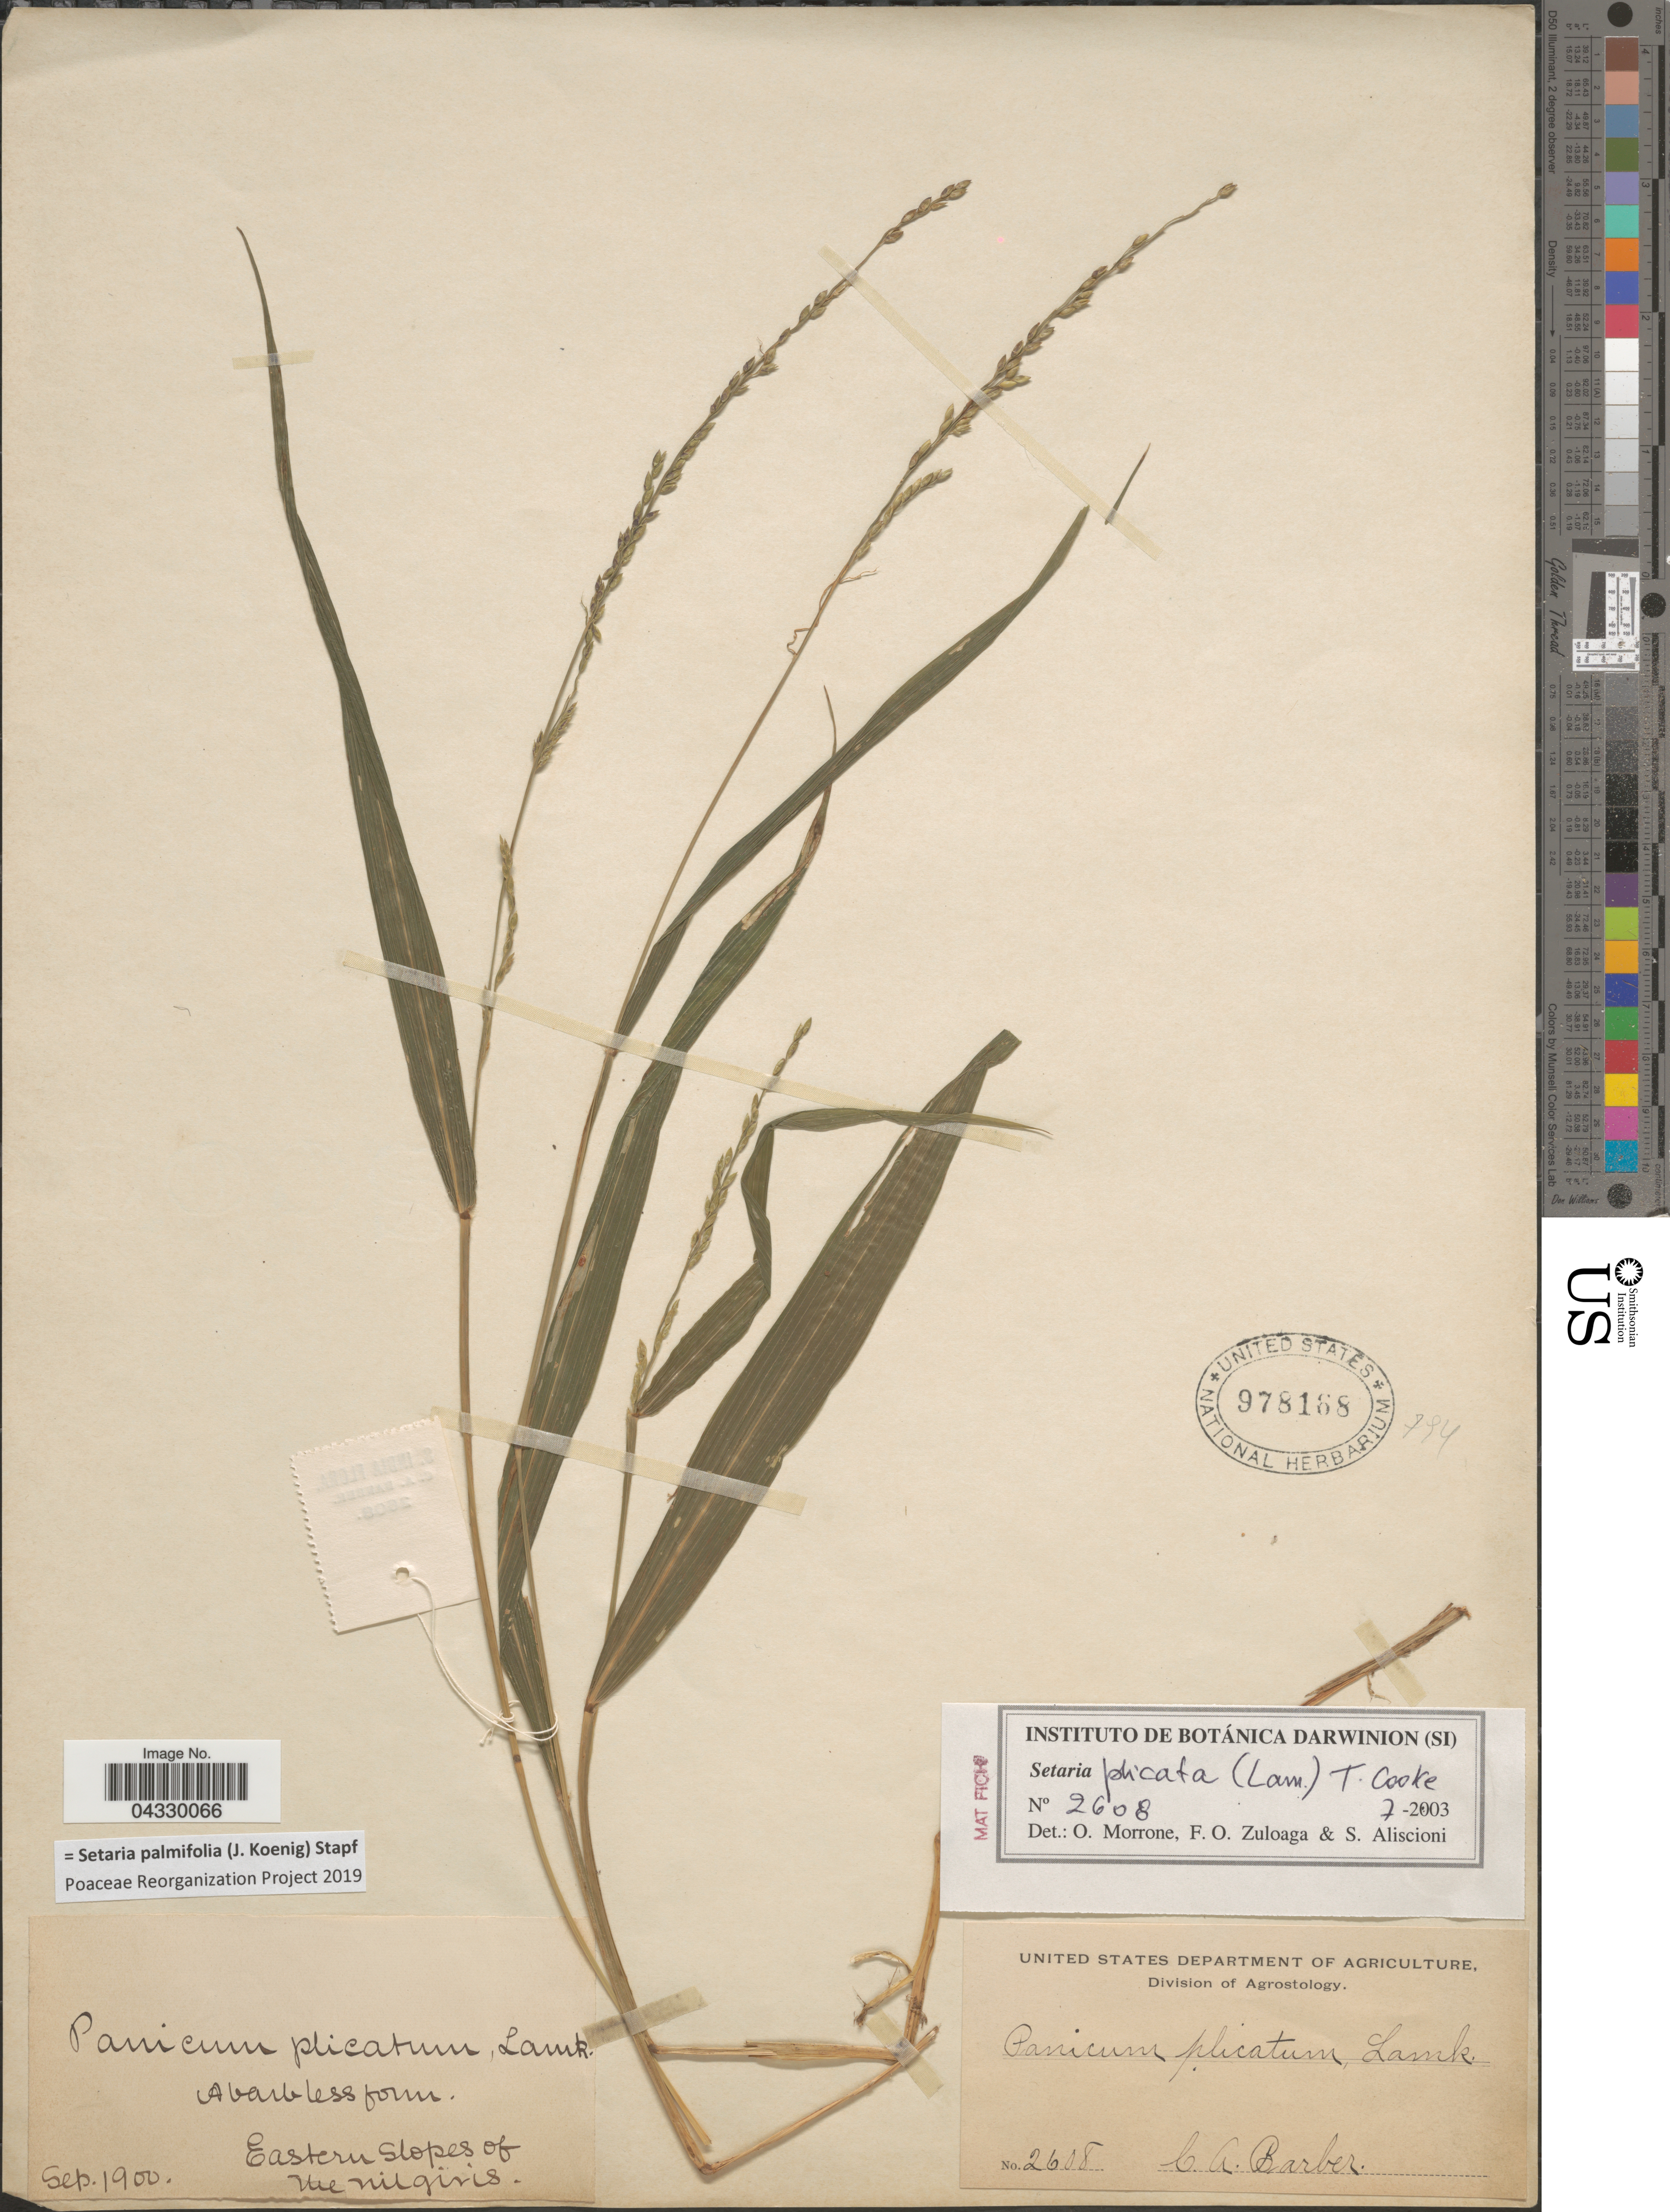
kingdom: Plantae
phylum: Tracheophyta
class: Liliopsida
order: Poales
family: Poaceae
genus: Setaria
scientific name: Setaria palmifolia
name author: (J. Koenig) Stapf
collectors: C. Barber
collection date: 1900-09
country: India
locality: Eastern slopes of the Nilgiris.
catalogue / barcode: US 978168